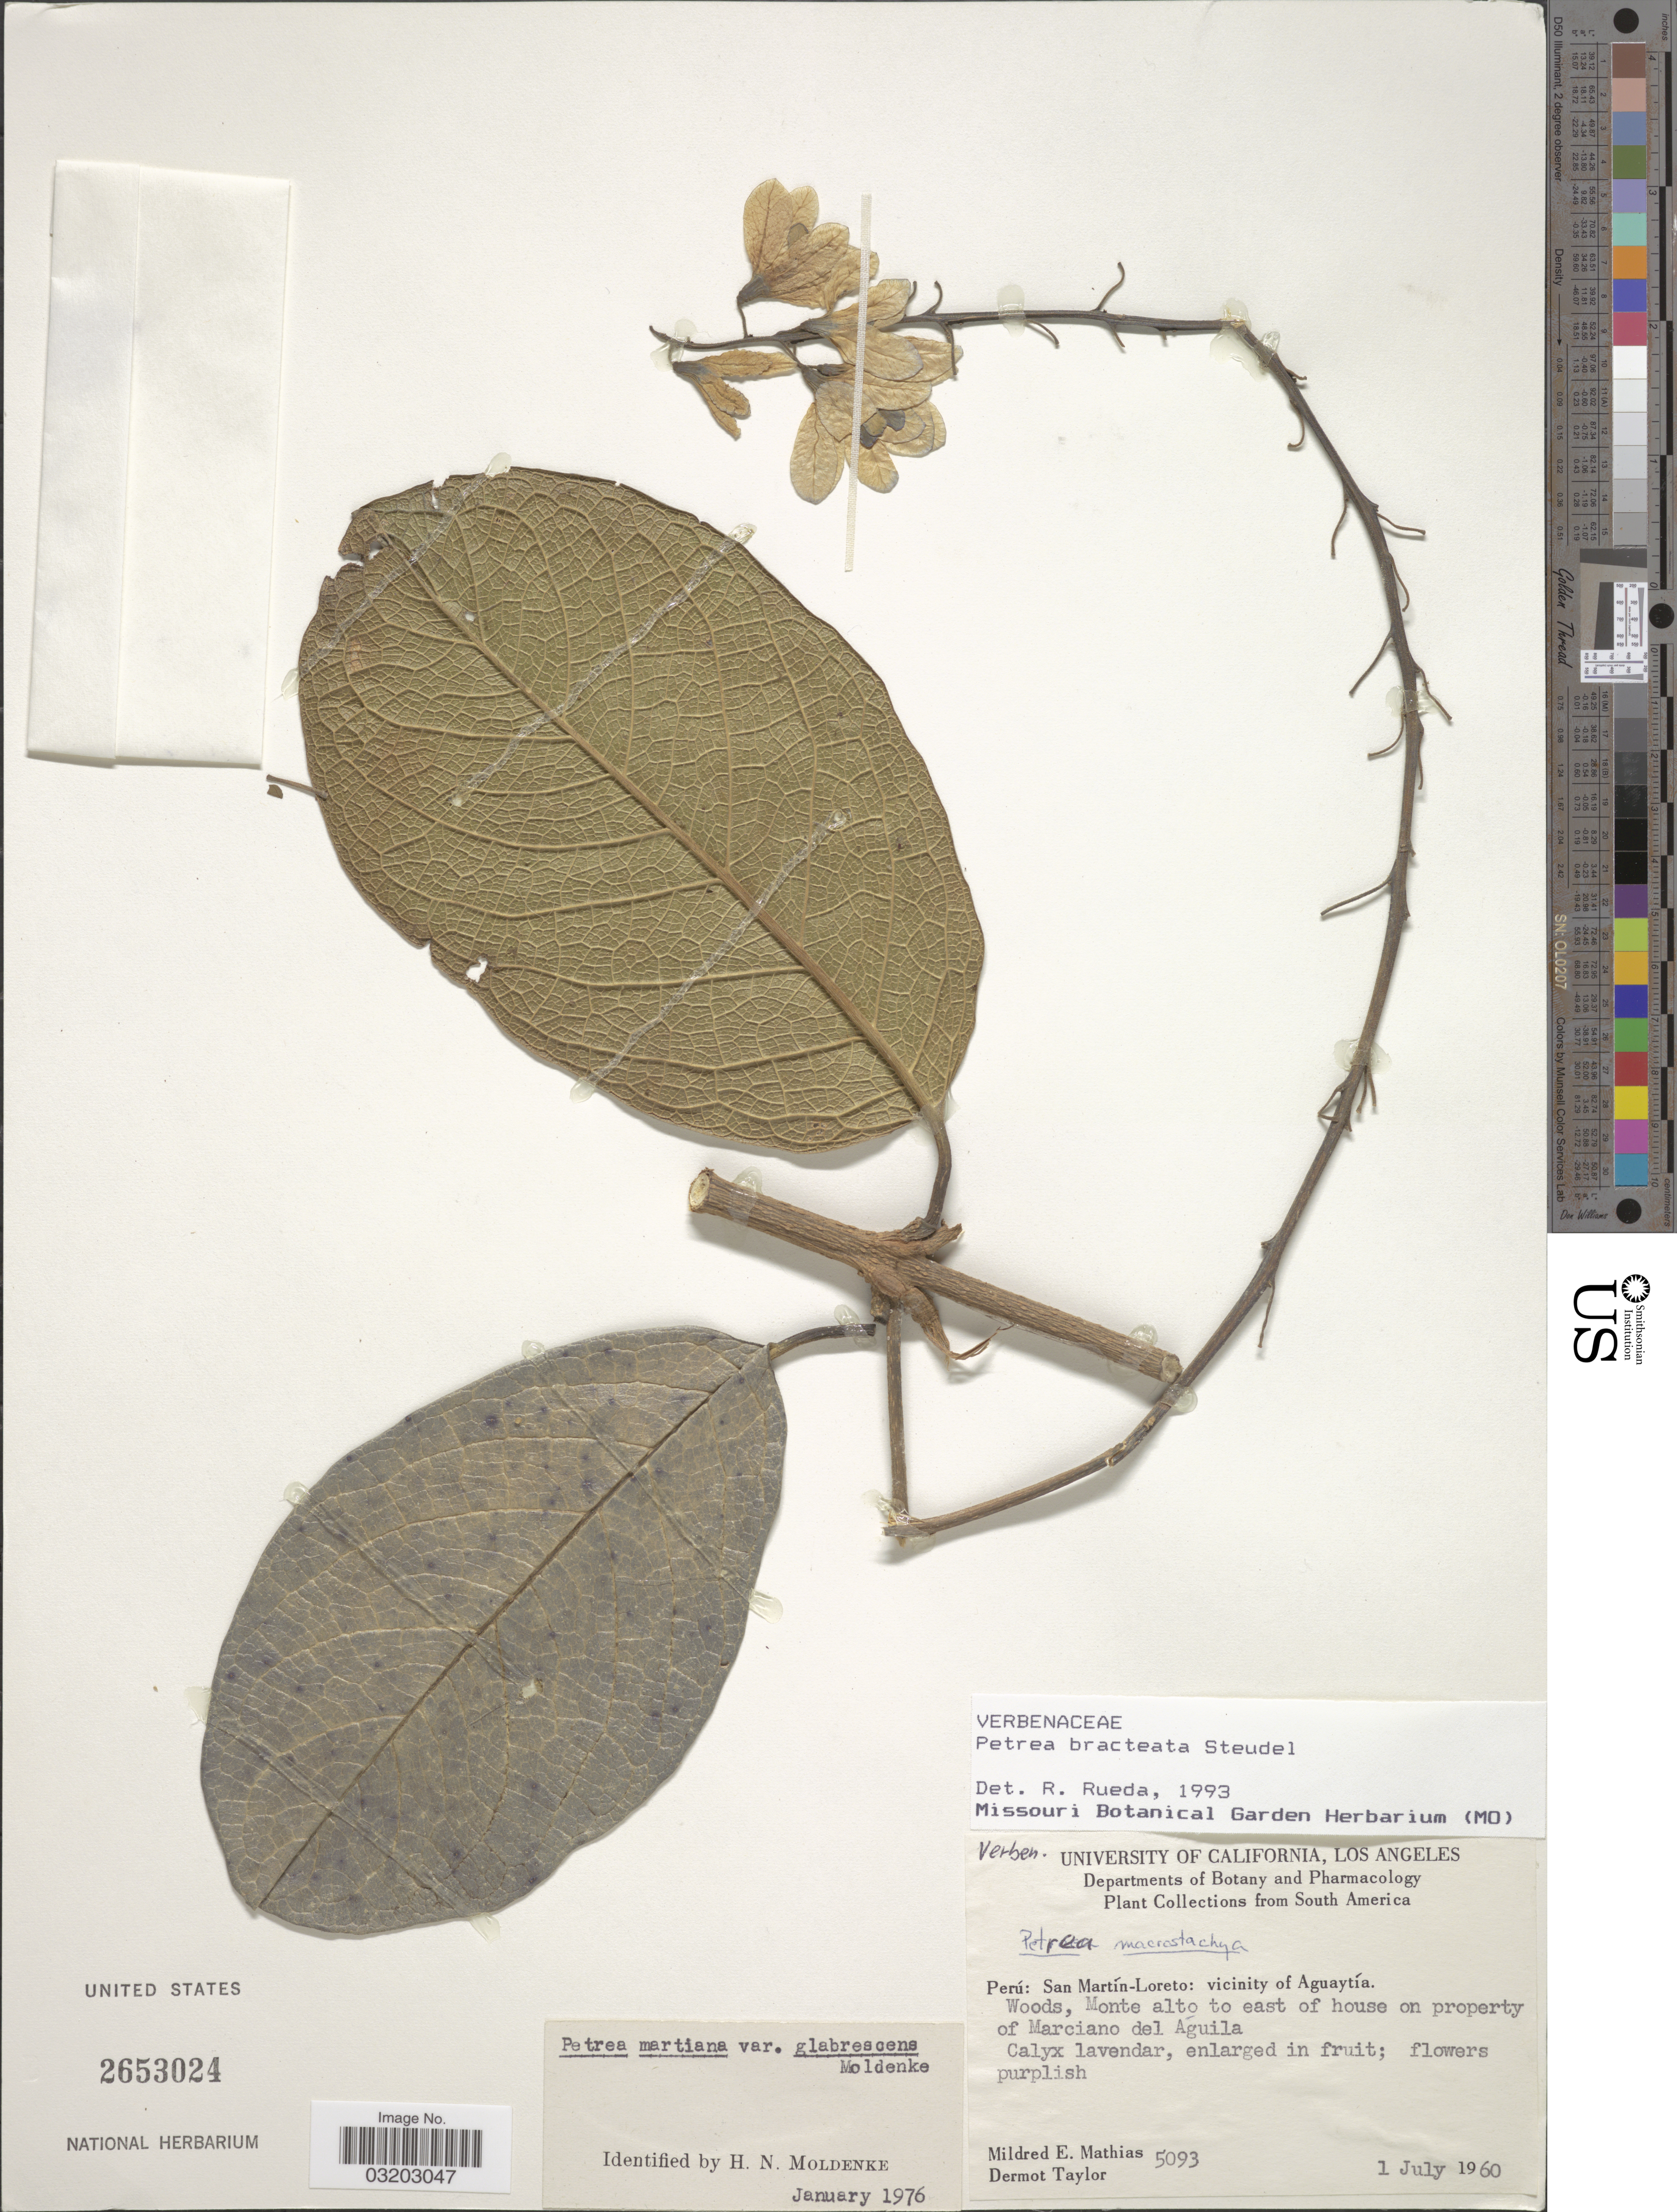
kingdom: Plantae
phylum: Tracheophyta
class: Magnoliopsida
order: Lamiales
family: Verbenaceae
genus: Petrea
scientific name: Petrea bracteata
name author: Steud.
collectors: M. E. Mathias & D. Taylor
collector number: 5093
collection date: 1960-07-01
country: Peru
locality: San Martín-Loreto: vicinity of Aguaytía. Woods, Monte alto to east of house on property of Marciano del Aguila.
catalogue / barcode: US 2653024